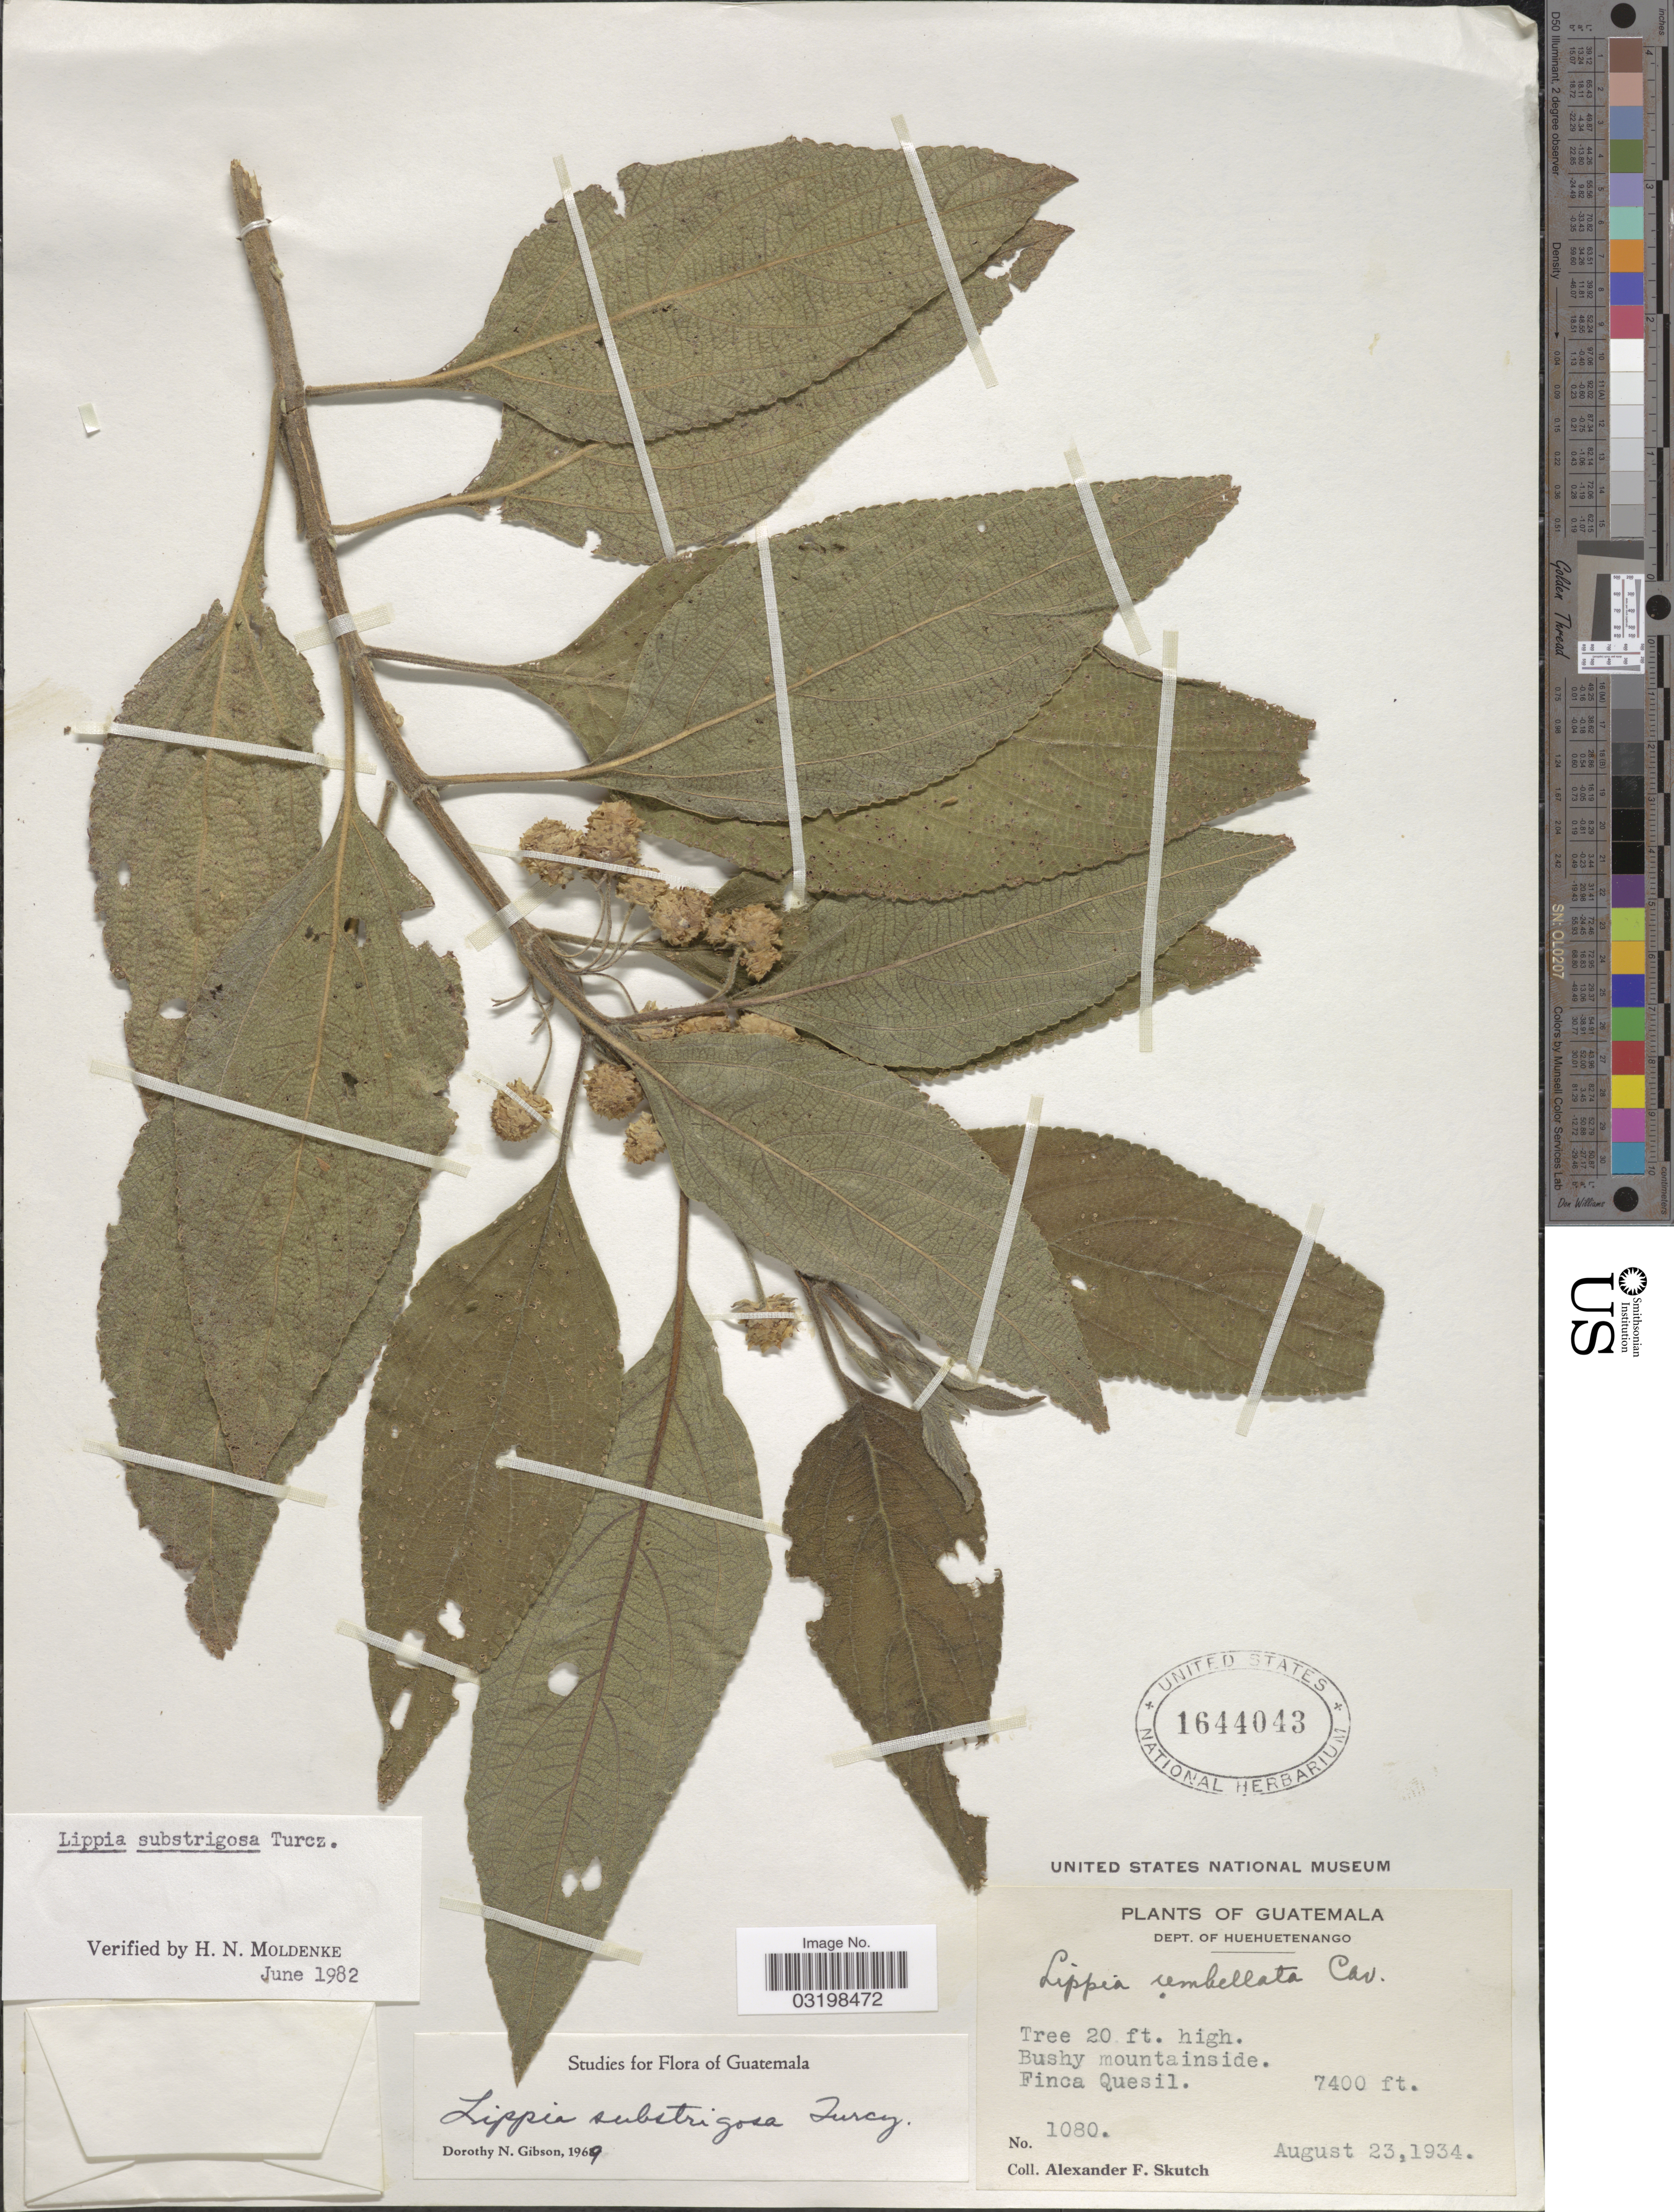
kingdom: Plantae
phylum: Tracheophyta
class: Magnoliopsida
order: Lamiales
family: Verbenaceae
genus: Lippia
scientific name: Lippia umbellata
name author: Cav.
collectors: A. F. Skutch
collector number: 1080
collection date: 1934-08-23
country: Guatemala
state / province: Huehuetenango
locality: Dept. of Huehuetenango, Finca Quesil.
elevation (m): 2256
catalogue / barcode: US 1644043